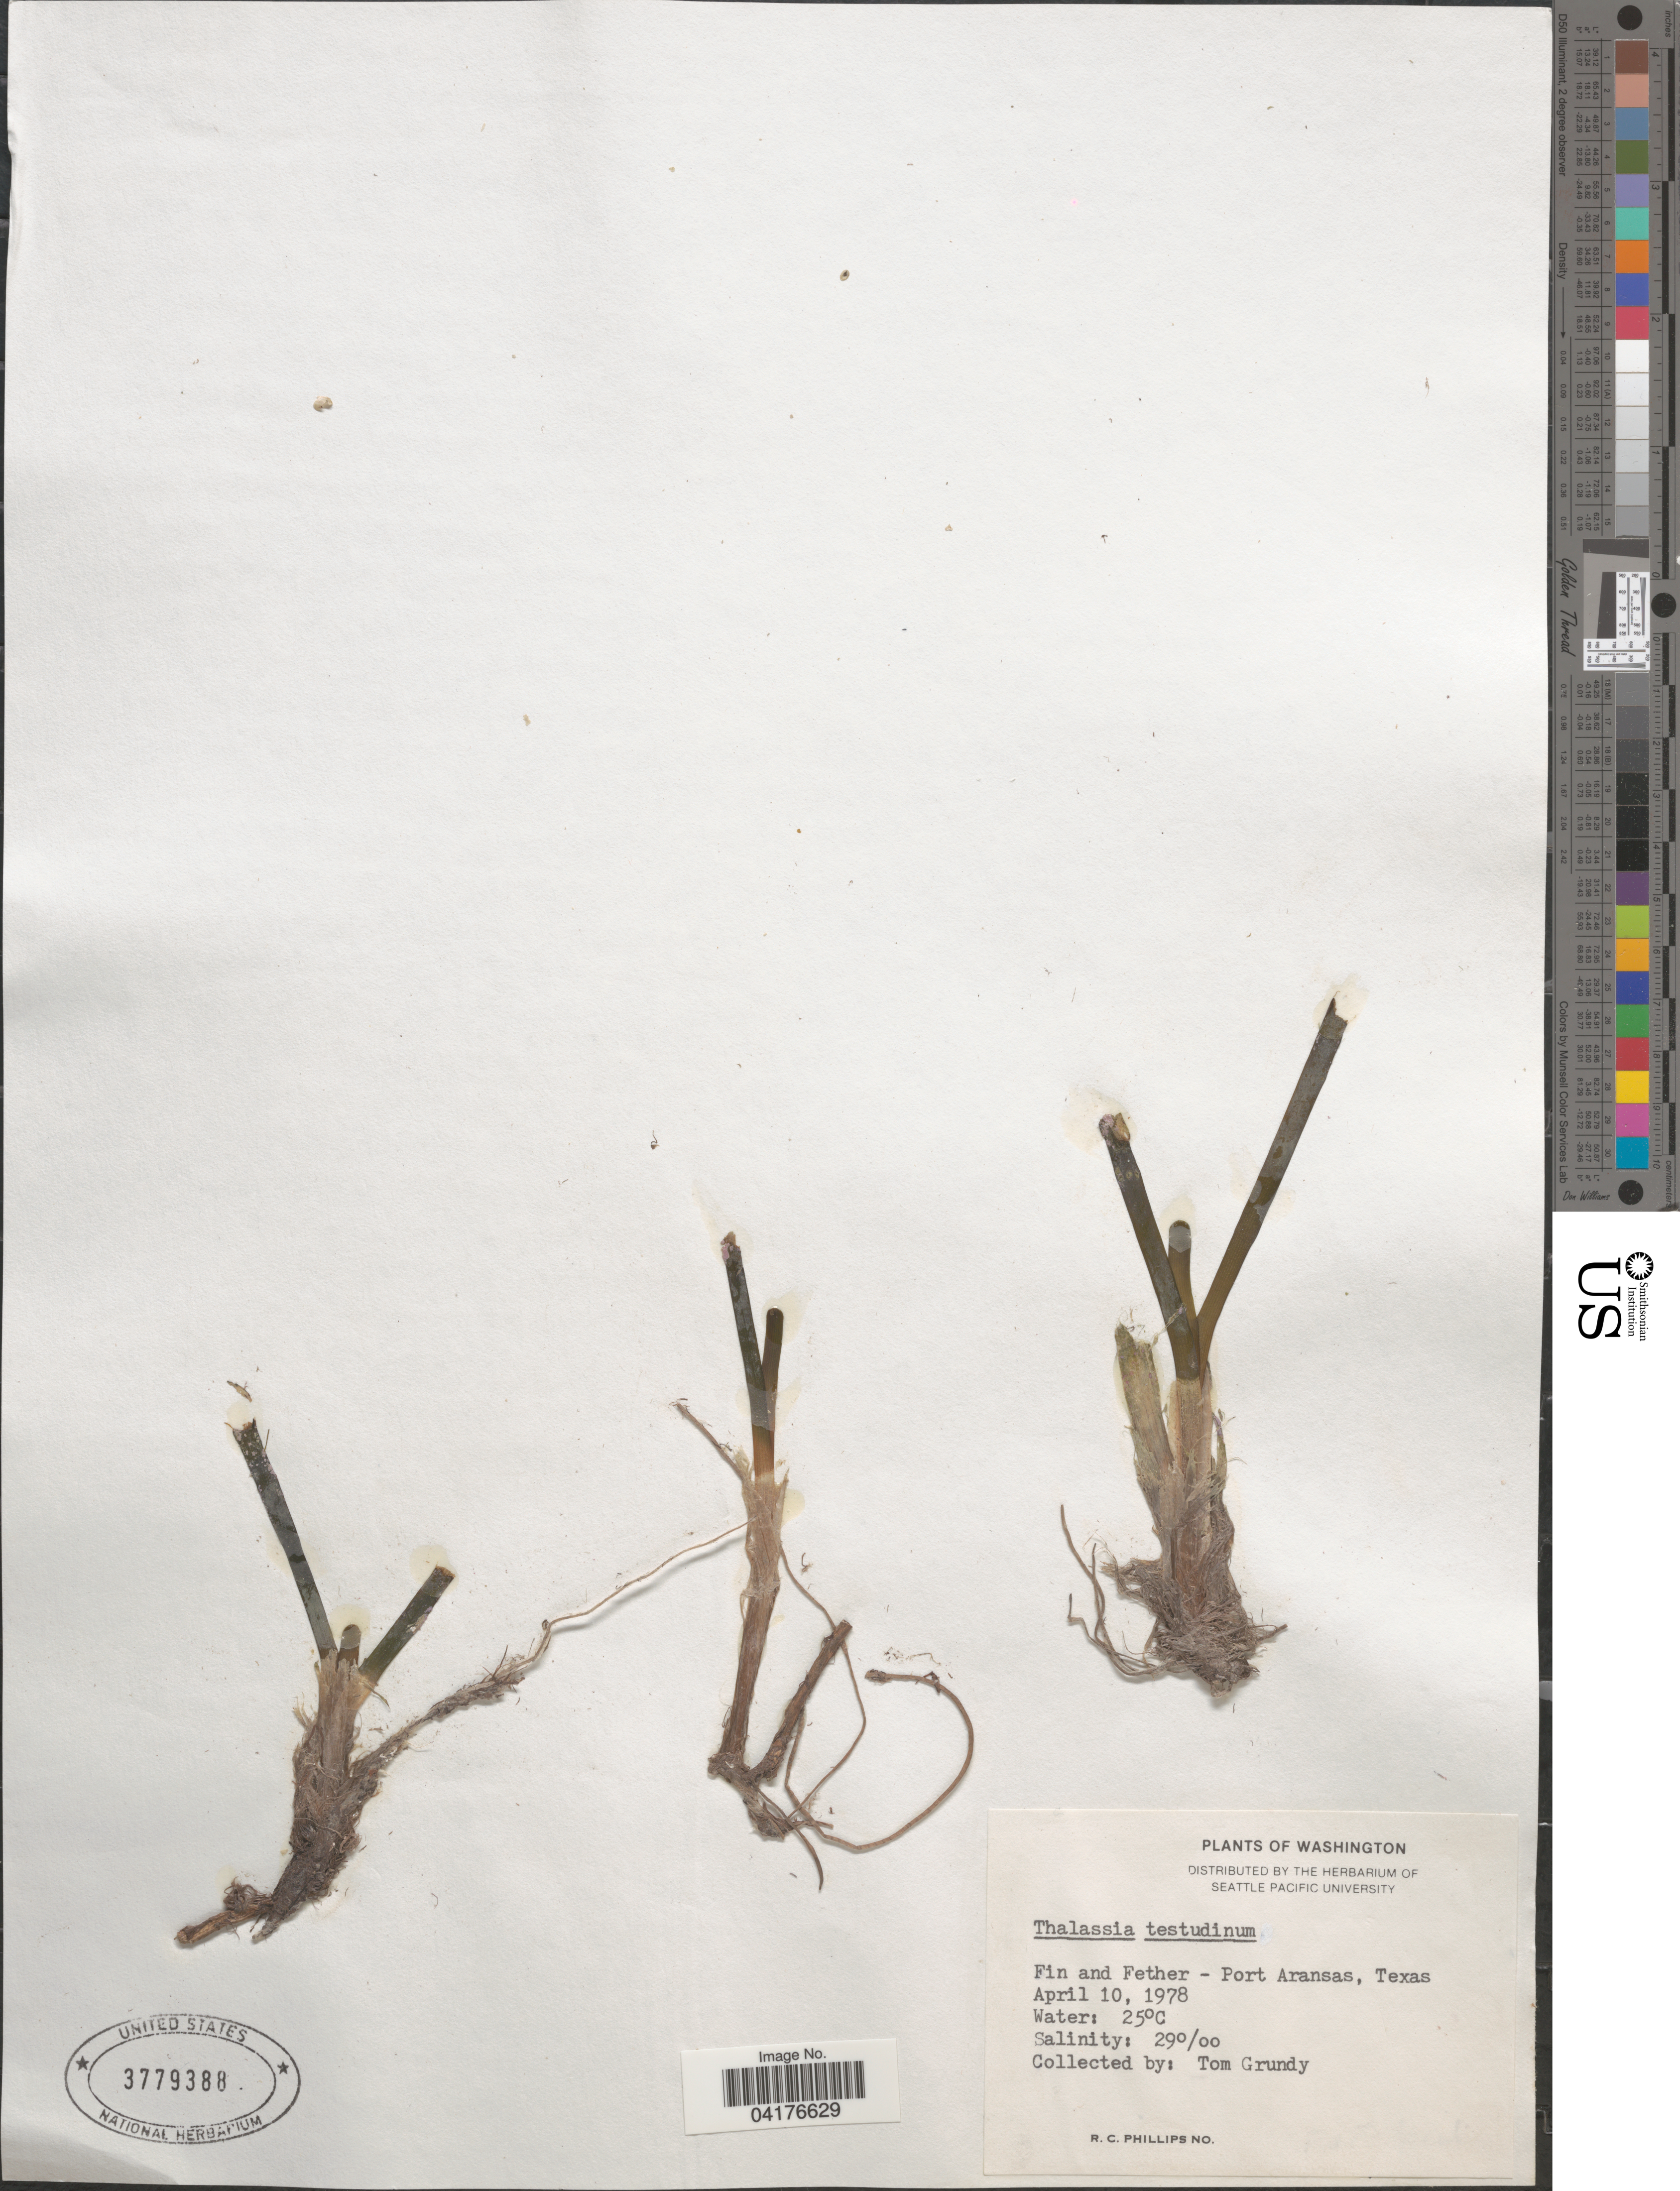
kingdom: Plantae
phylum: Tracheophyta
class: Liliopsida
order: Alismatales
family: Hydrocharitaceae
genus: Thalassia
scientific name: Thalassia testudinum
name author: Banks & Sol. ex K.D. Koenig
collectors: T. Grundy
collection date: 1978-04-10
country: United States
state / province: Texas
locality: Fin and Fether - Port Aransas.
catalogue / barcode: US 3779388